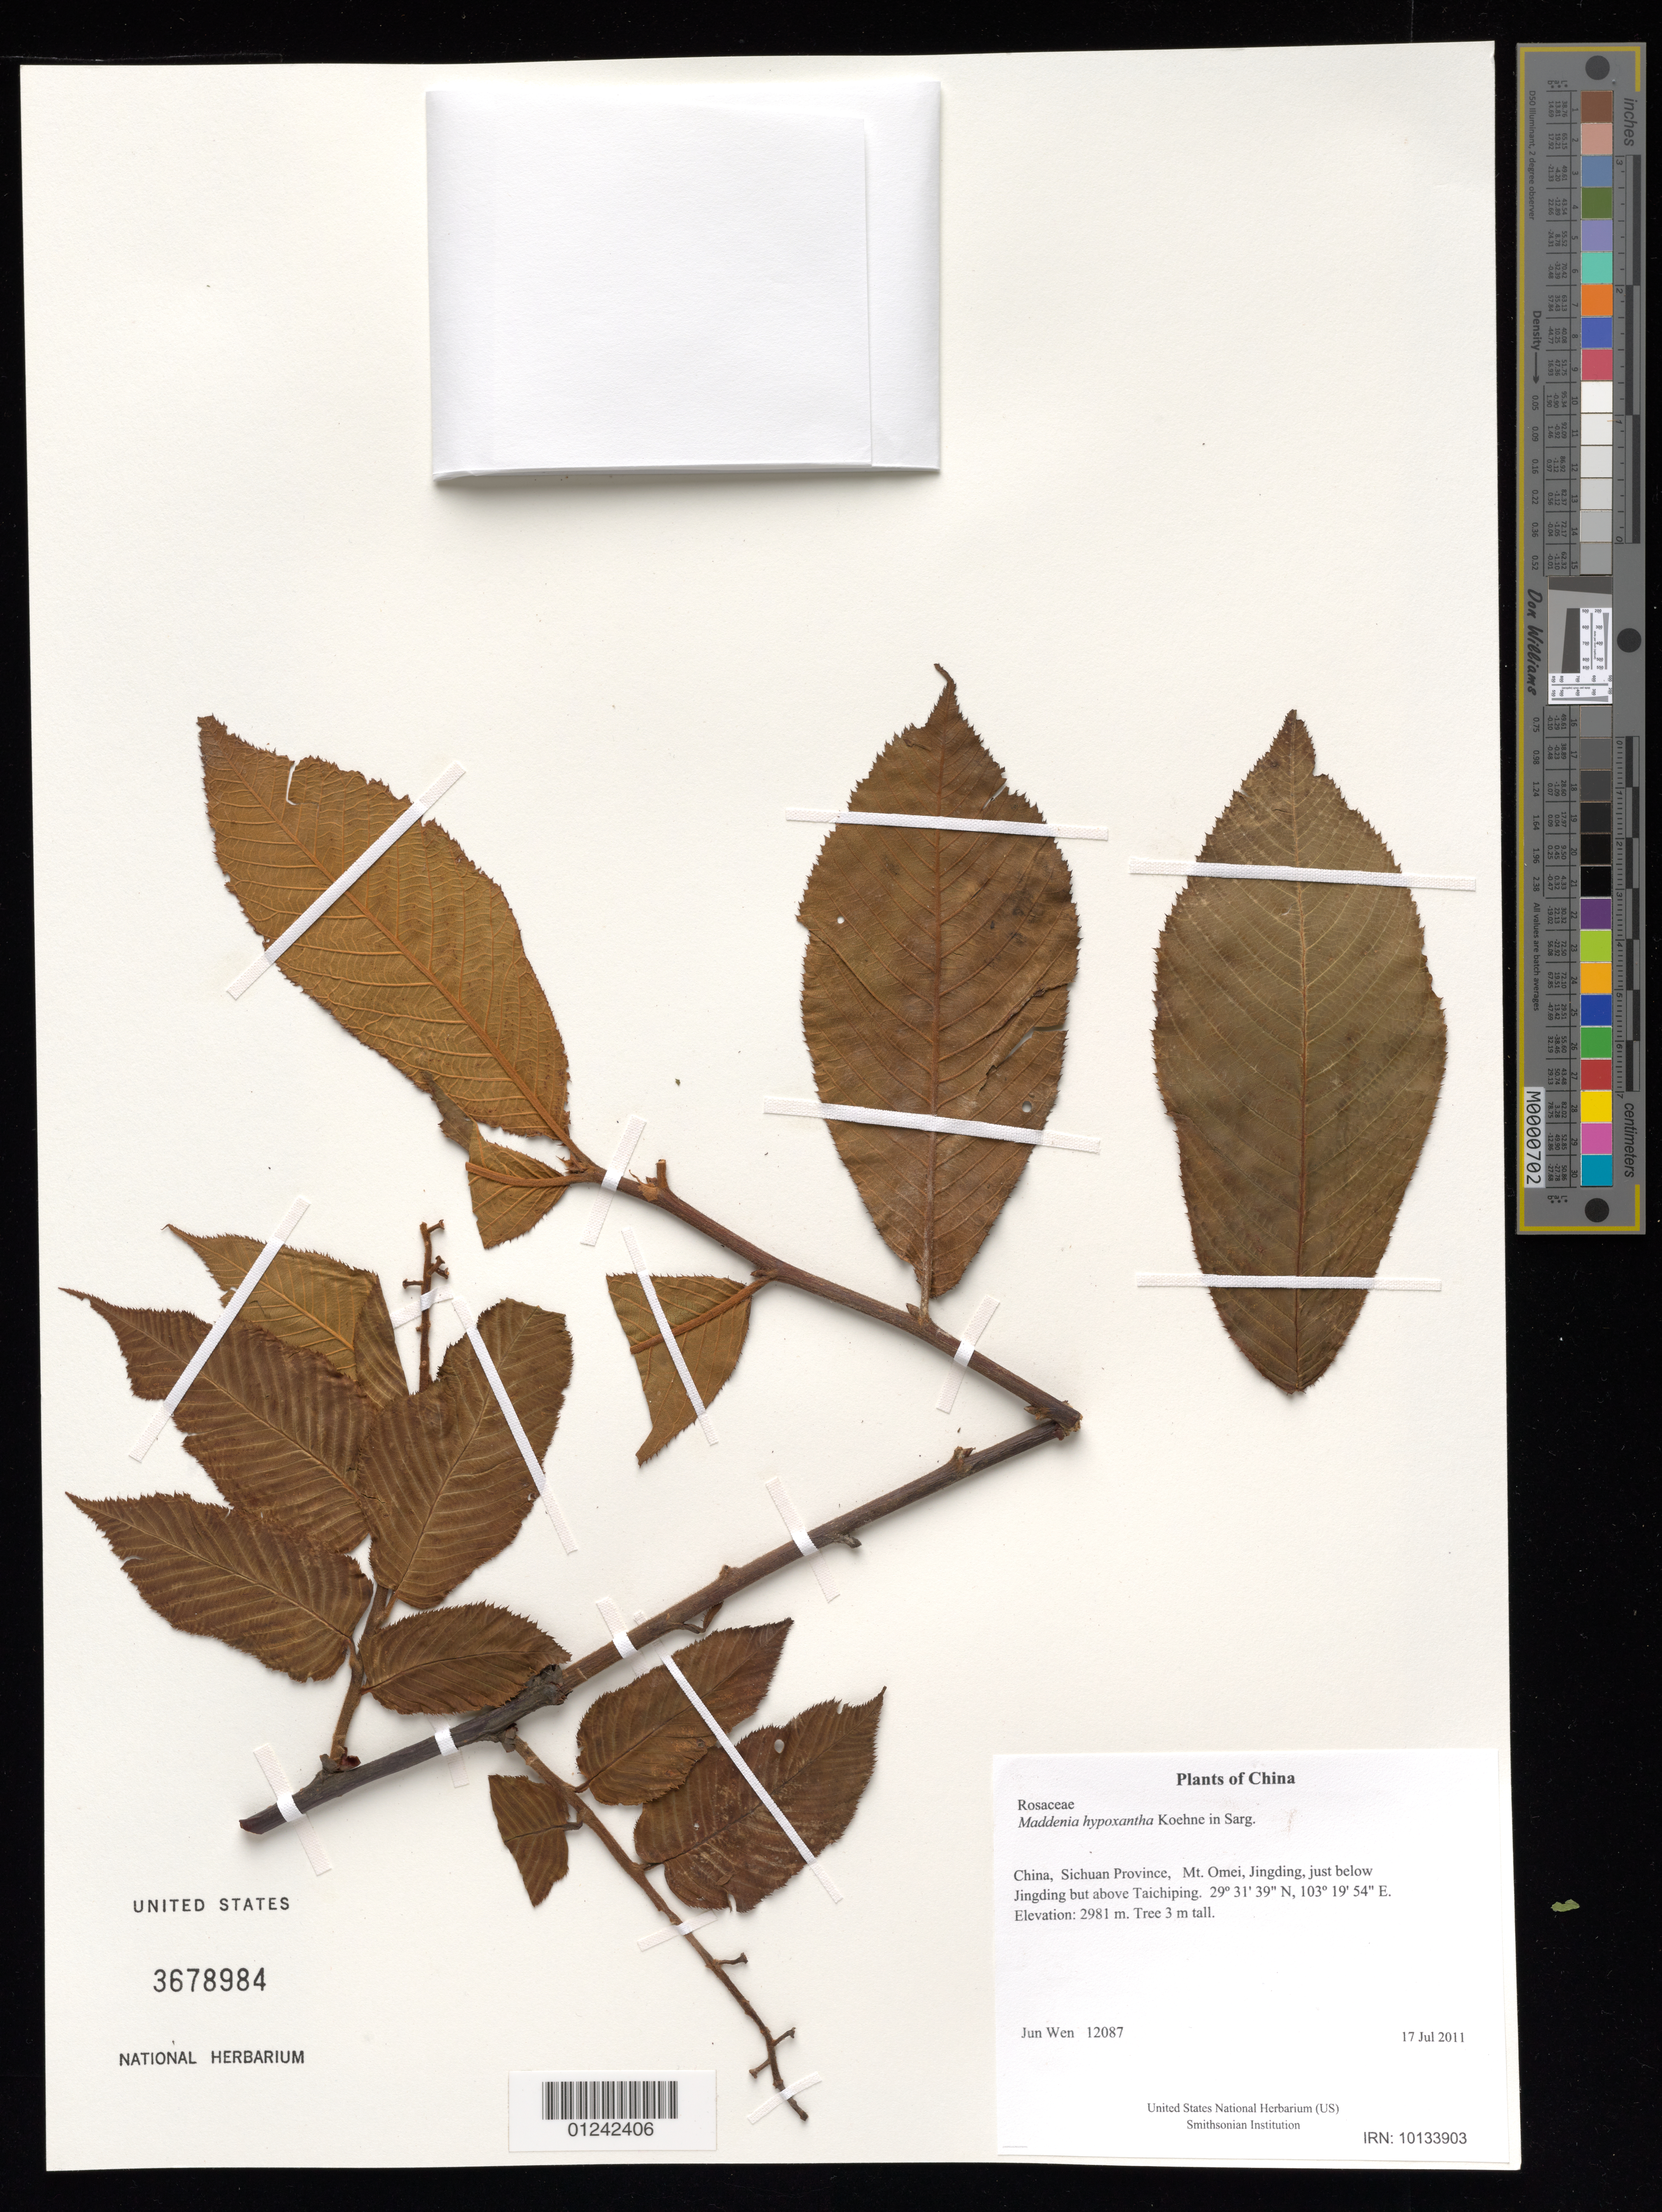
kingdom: Plantae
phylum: Tracheophyta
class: Magnoliopsida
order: Rosales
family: Rosaceae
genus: Maddenia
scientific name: Maddenia hypoxantha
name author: Koehne in Sarg.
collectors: J. Wen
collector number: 12087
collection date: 2011-07-17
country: China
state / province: Sichuan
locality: Mt. Omei, Jingding, just below Jingding but above Taichiping.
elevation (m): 2981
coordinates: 29 31 38.7 N, 103 19 53.7 E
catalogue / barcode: US 3678984